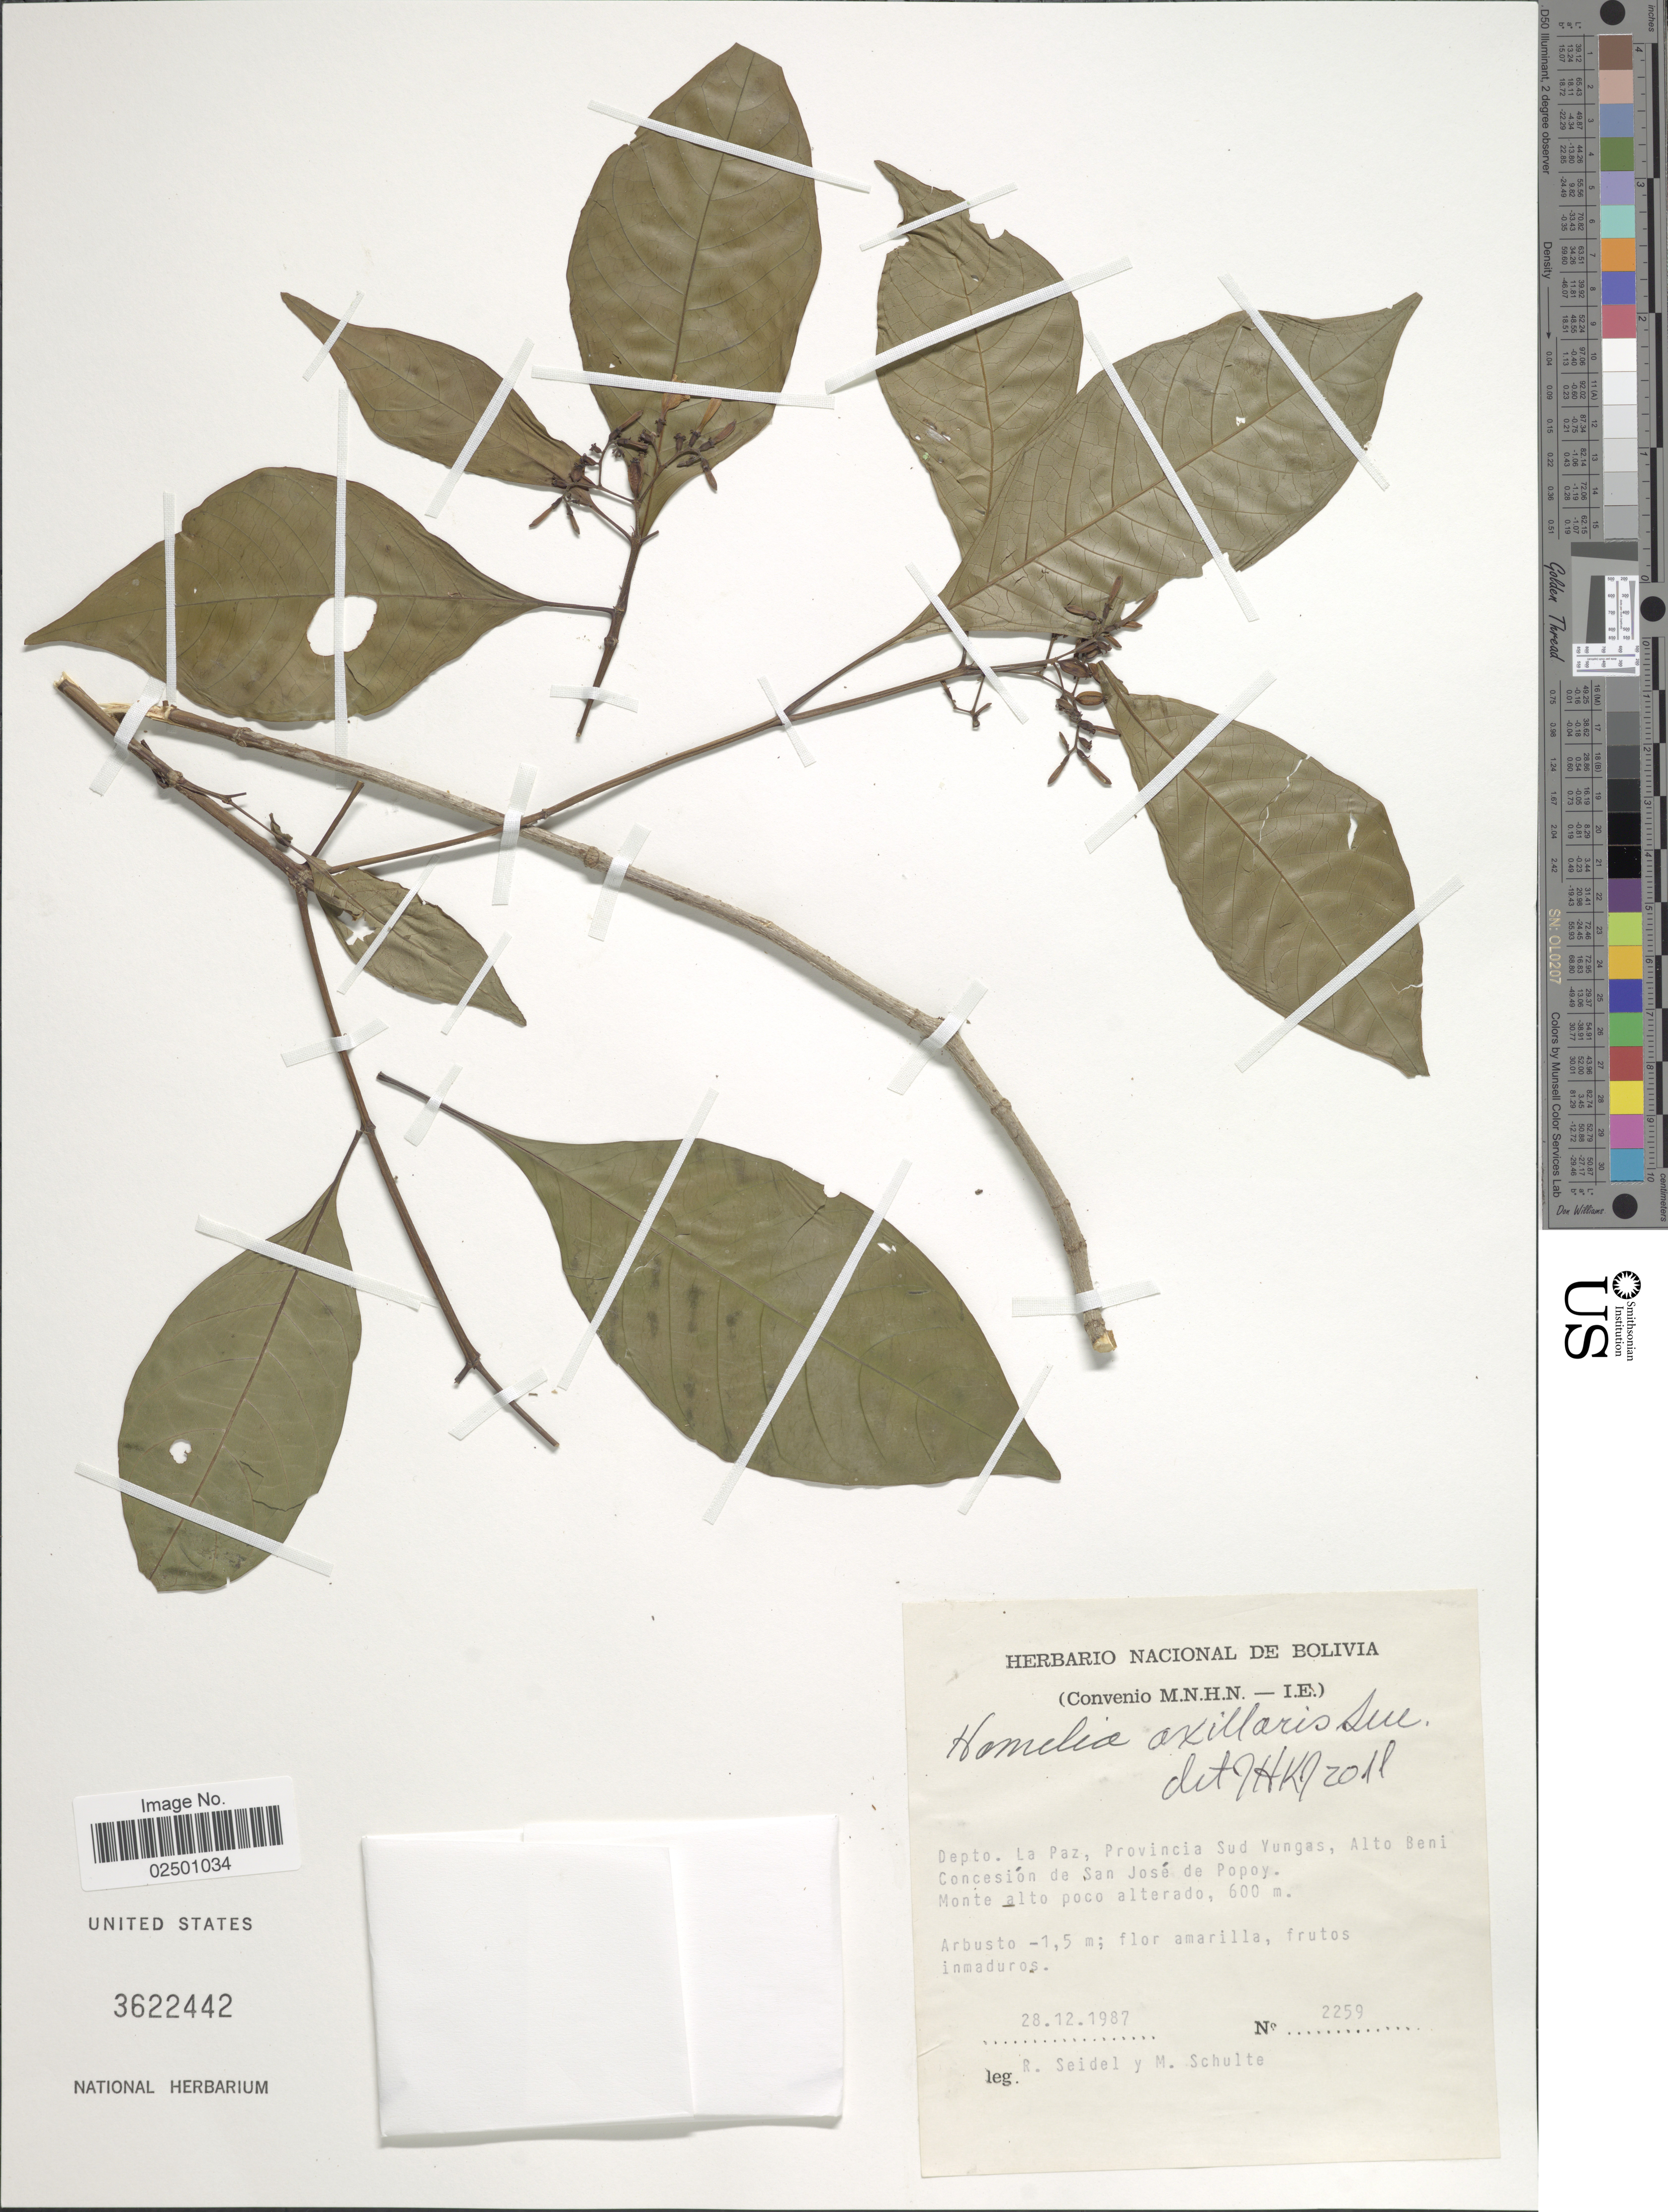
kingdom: Plantae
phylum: Tracheophyta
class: Magnoliopsida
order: Gentianales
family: Rubiaceae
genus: Hamelia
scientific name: Hamelia axillaris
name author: Sw.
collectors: R. Seidel & M. Schulte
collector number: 2259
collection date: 1987-12-28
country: Bolivia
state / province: La Paz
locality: Depto. La Paz, Provincia Sud Yungas, Alto Beni Concesion de San Jose de Popoy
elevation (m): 600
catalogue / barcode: US 3622442